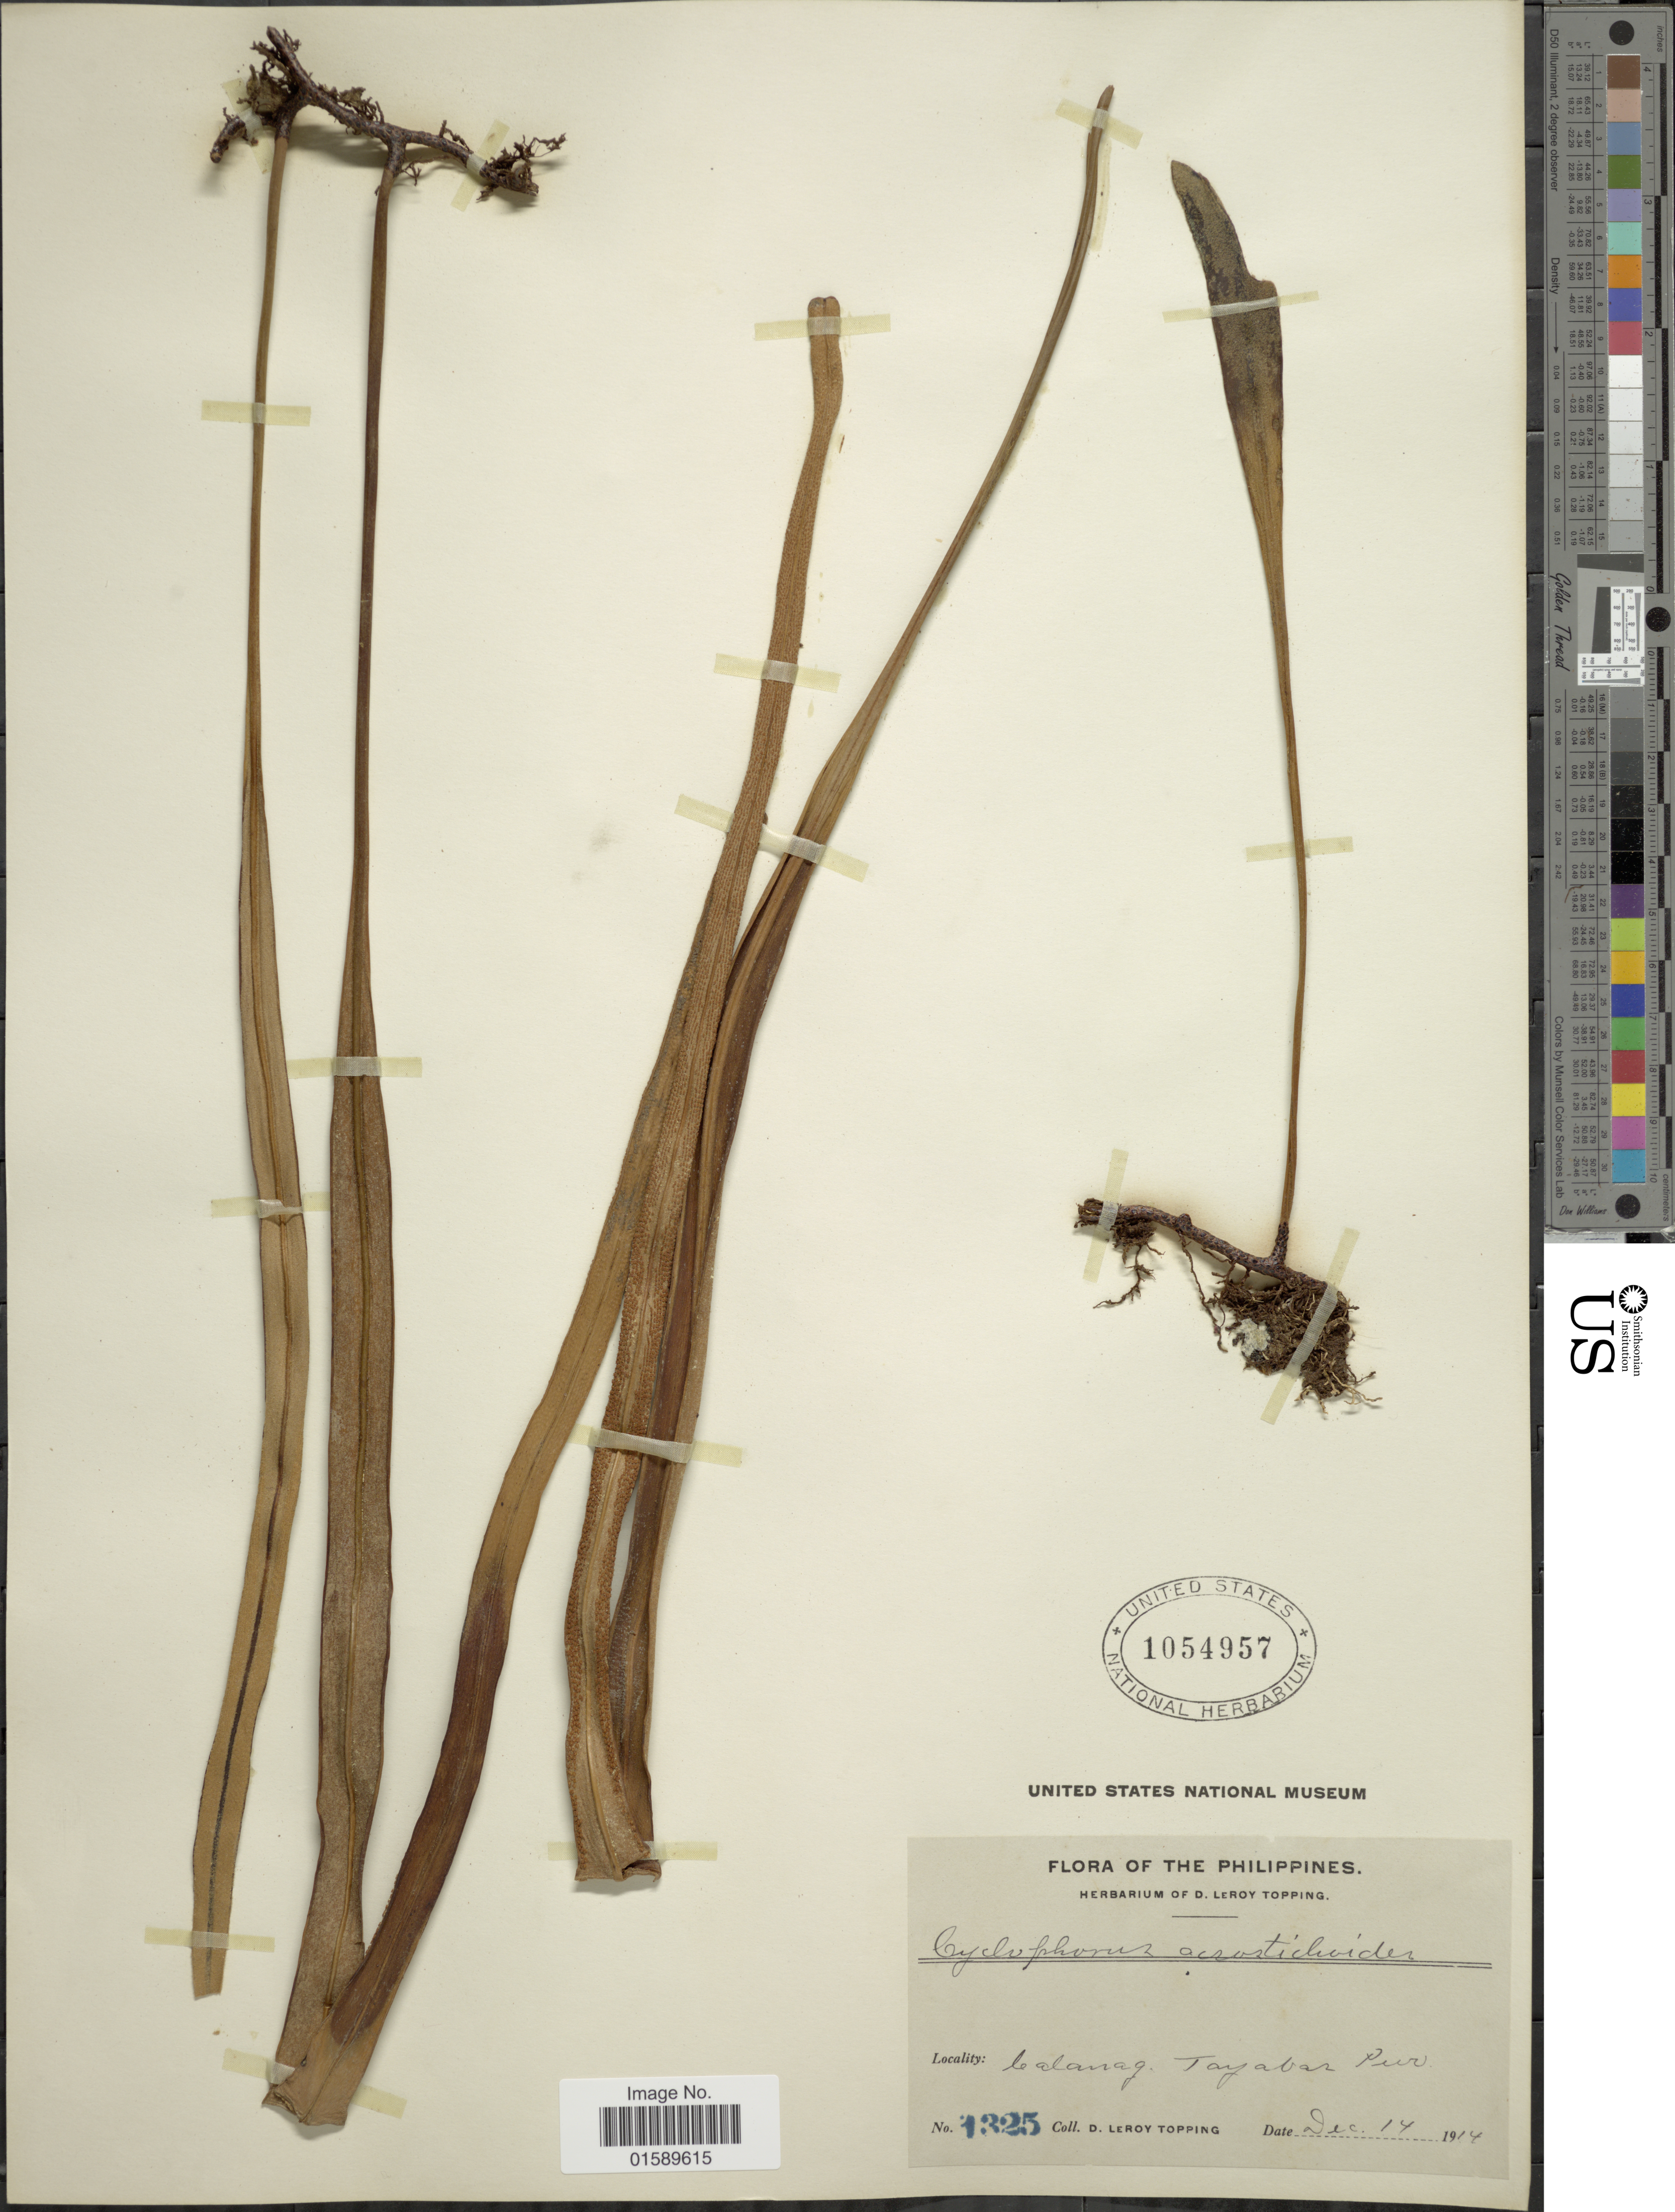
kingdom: Plantae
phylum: Tracheophyta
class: Polypodiopsida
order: Polypodiales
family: Polypodiaceae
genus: Pyrrosia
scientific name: Pyrrosia longifolia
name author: (Burm. f.) C.V. Morton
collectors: D. L. Topping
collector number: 1325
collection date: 1914-12-14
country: Philippines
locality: Calang. Tayabas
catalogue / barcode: US 1054957